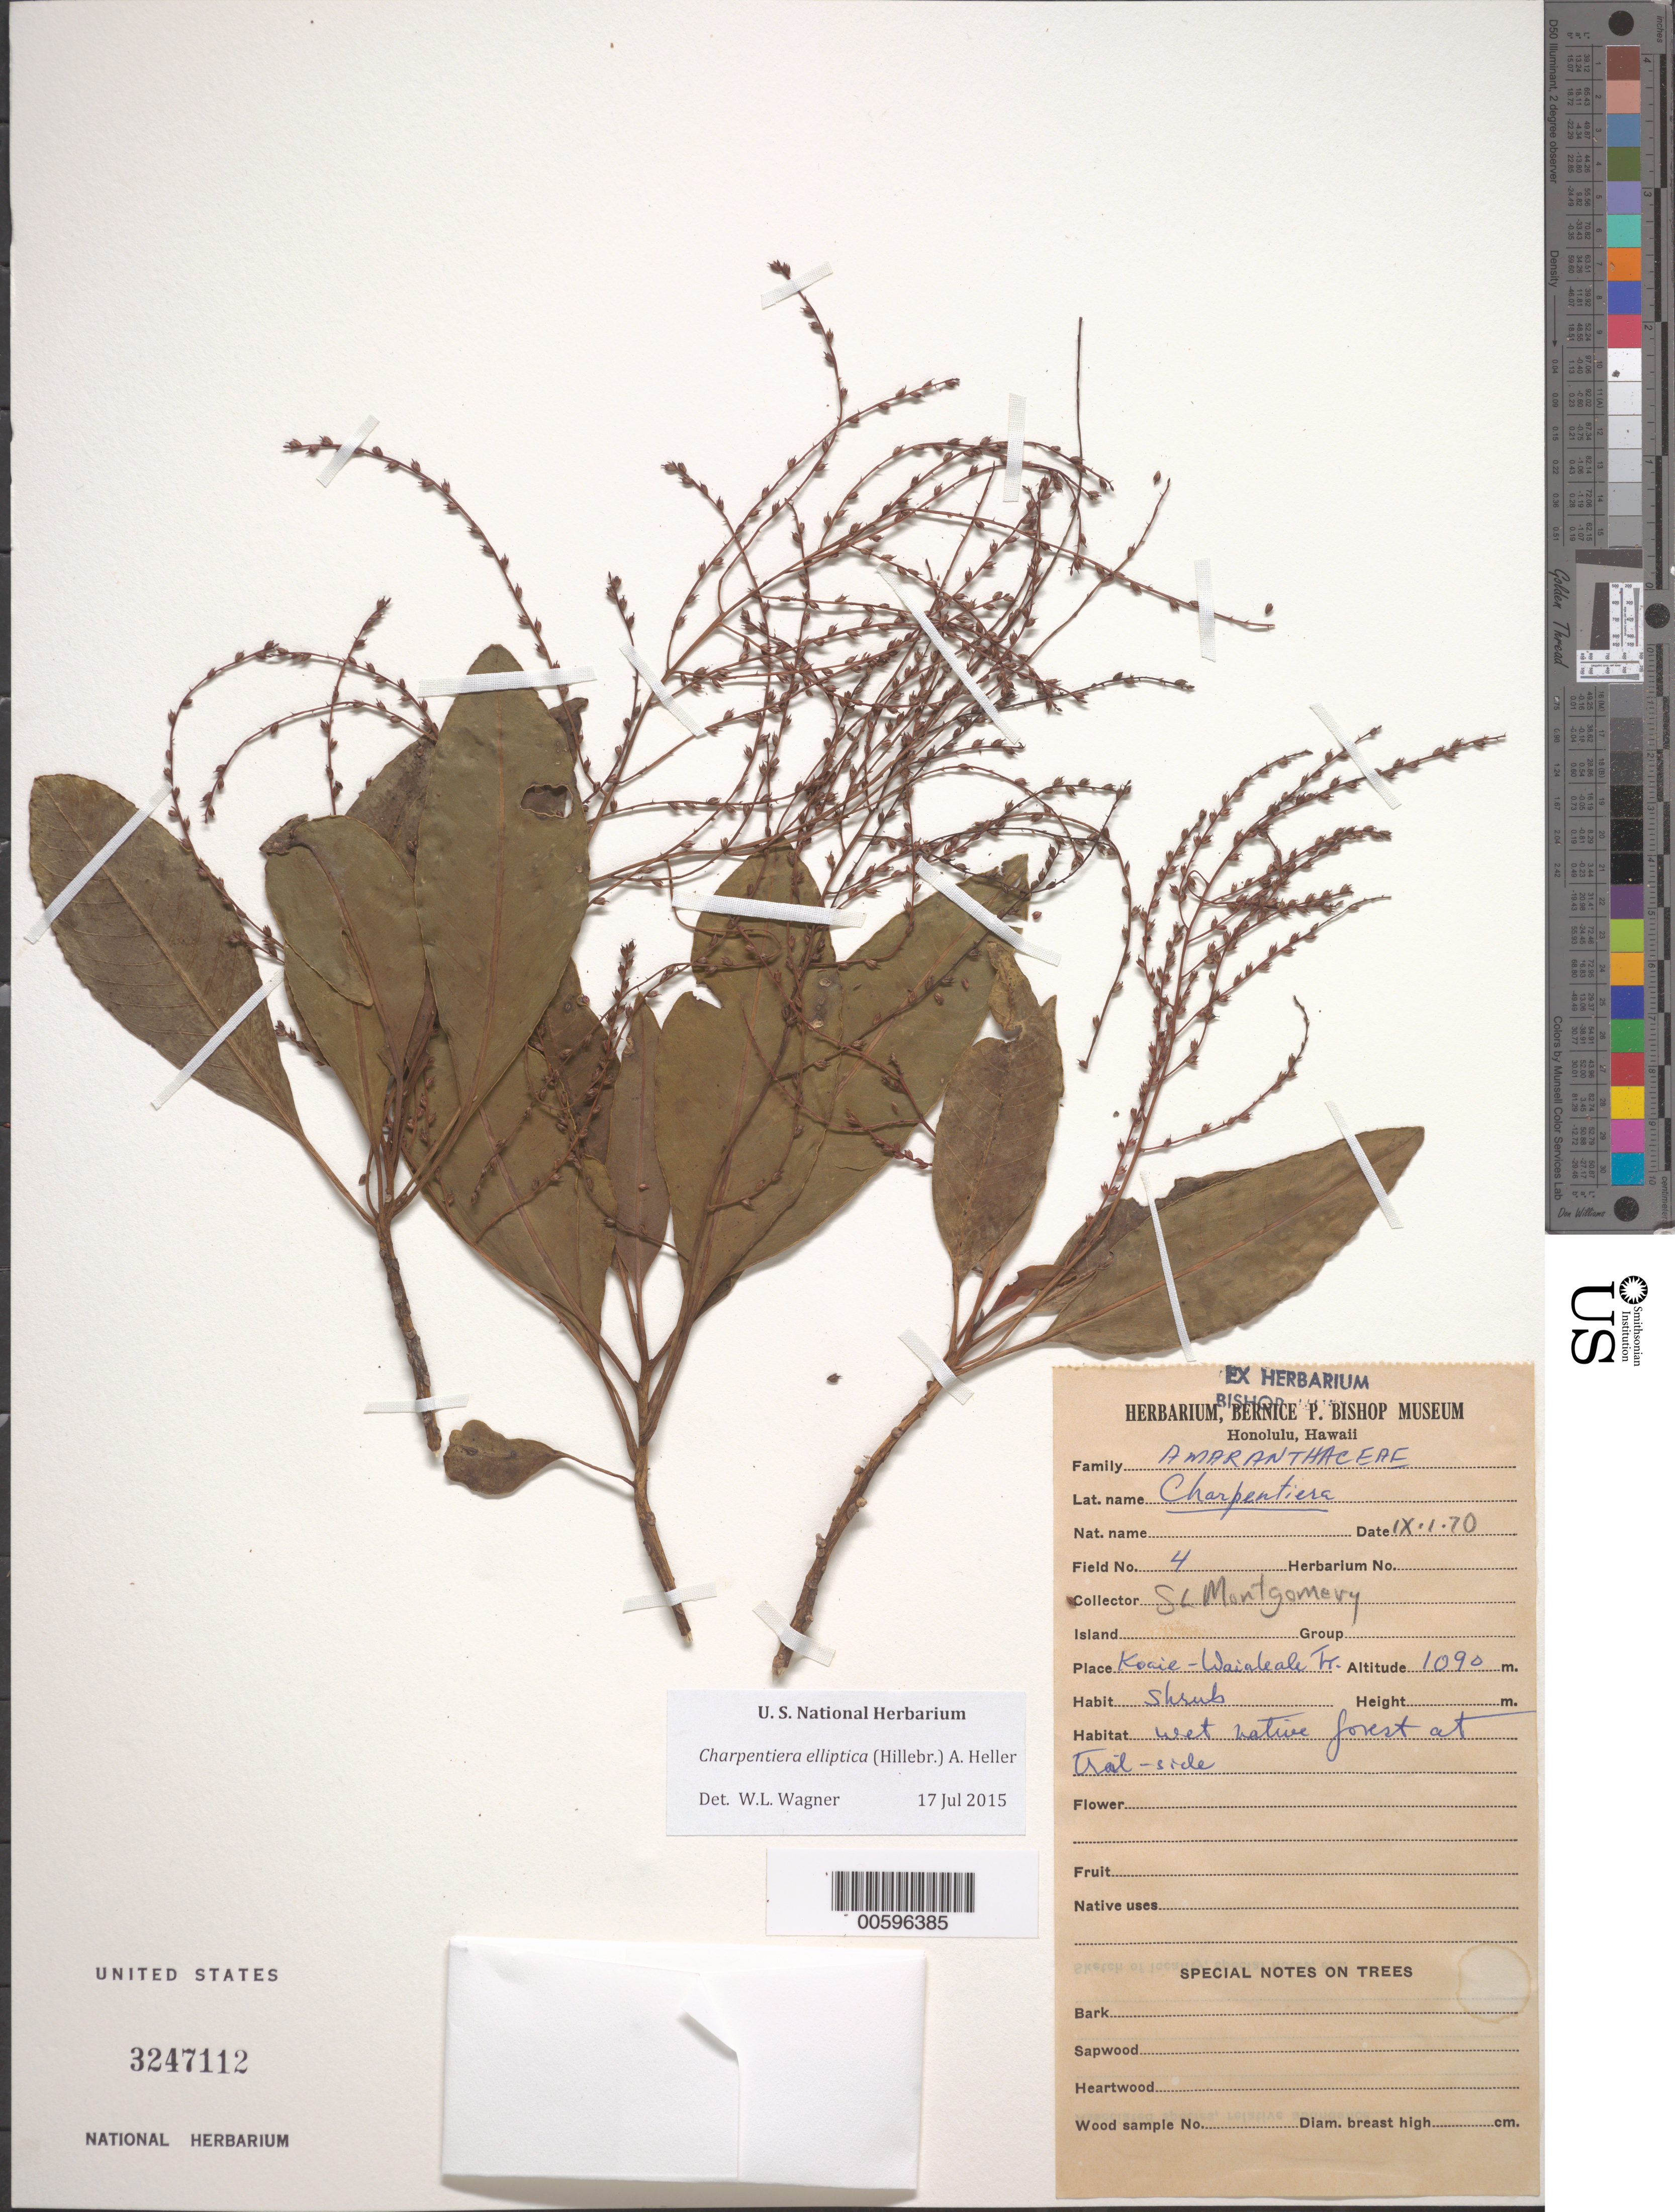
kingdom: Plantae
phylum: Tracheophyta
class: Magnoliopsida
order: Caryophyllales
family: Amaranthaceae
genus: Charpentiera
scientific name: Charpentiera elliptica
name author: (Hillebr.) A. Heller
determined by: Wagner, W. L., (BOT), Smithsonian Institution - National Museum of Natural History (UNITED STATES)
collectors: S. Montgomery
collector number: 4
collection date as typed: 1 Sep 1970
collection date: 1970-09-01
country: United States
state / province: Hawaii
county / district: Hawaii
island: Hawaii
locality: Koaie-Waialeale Tr.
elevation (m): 1090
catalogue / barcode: US 3247112